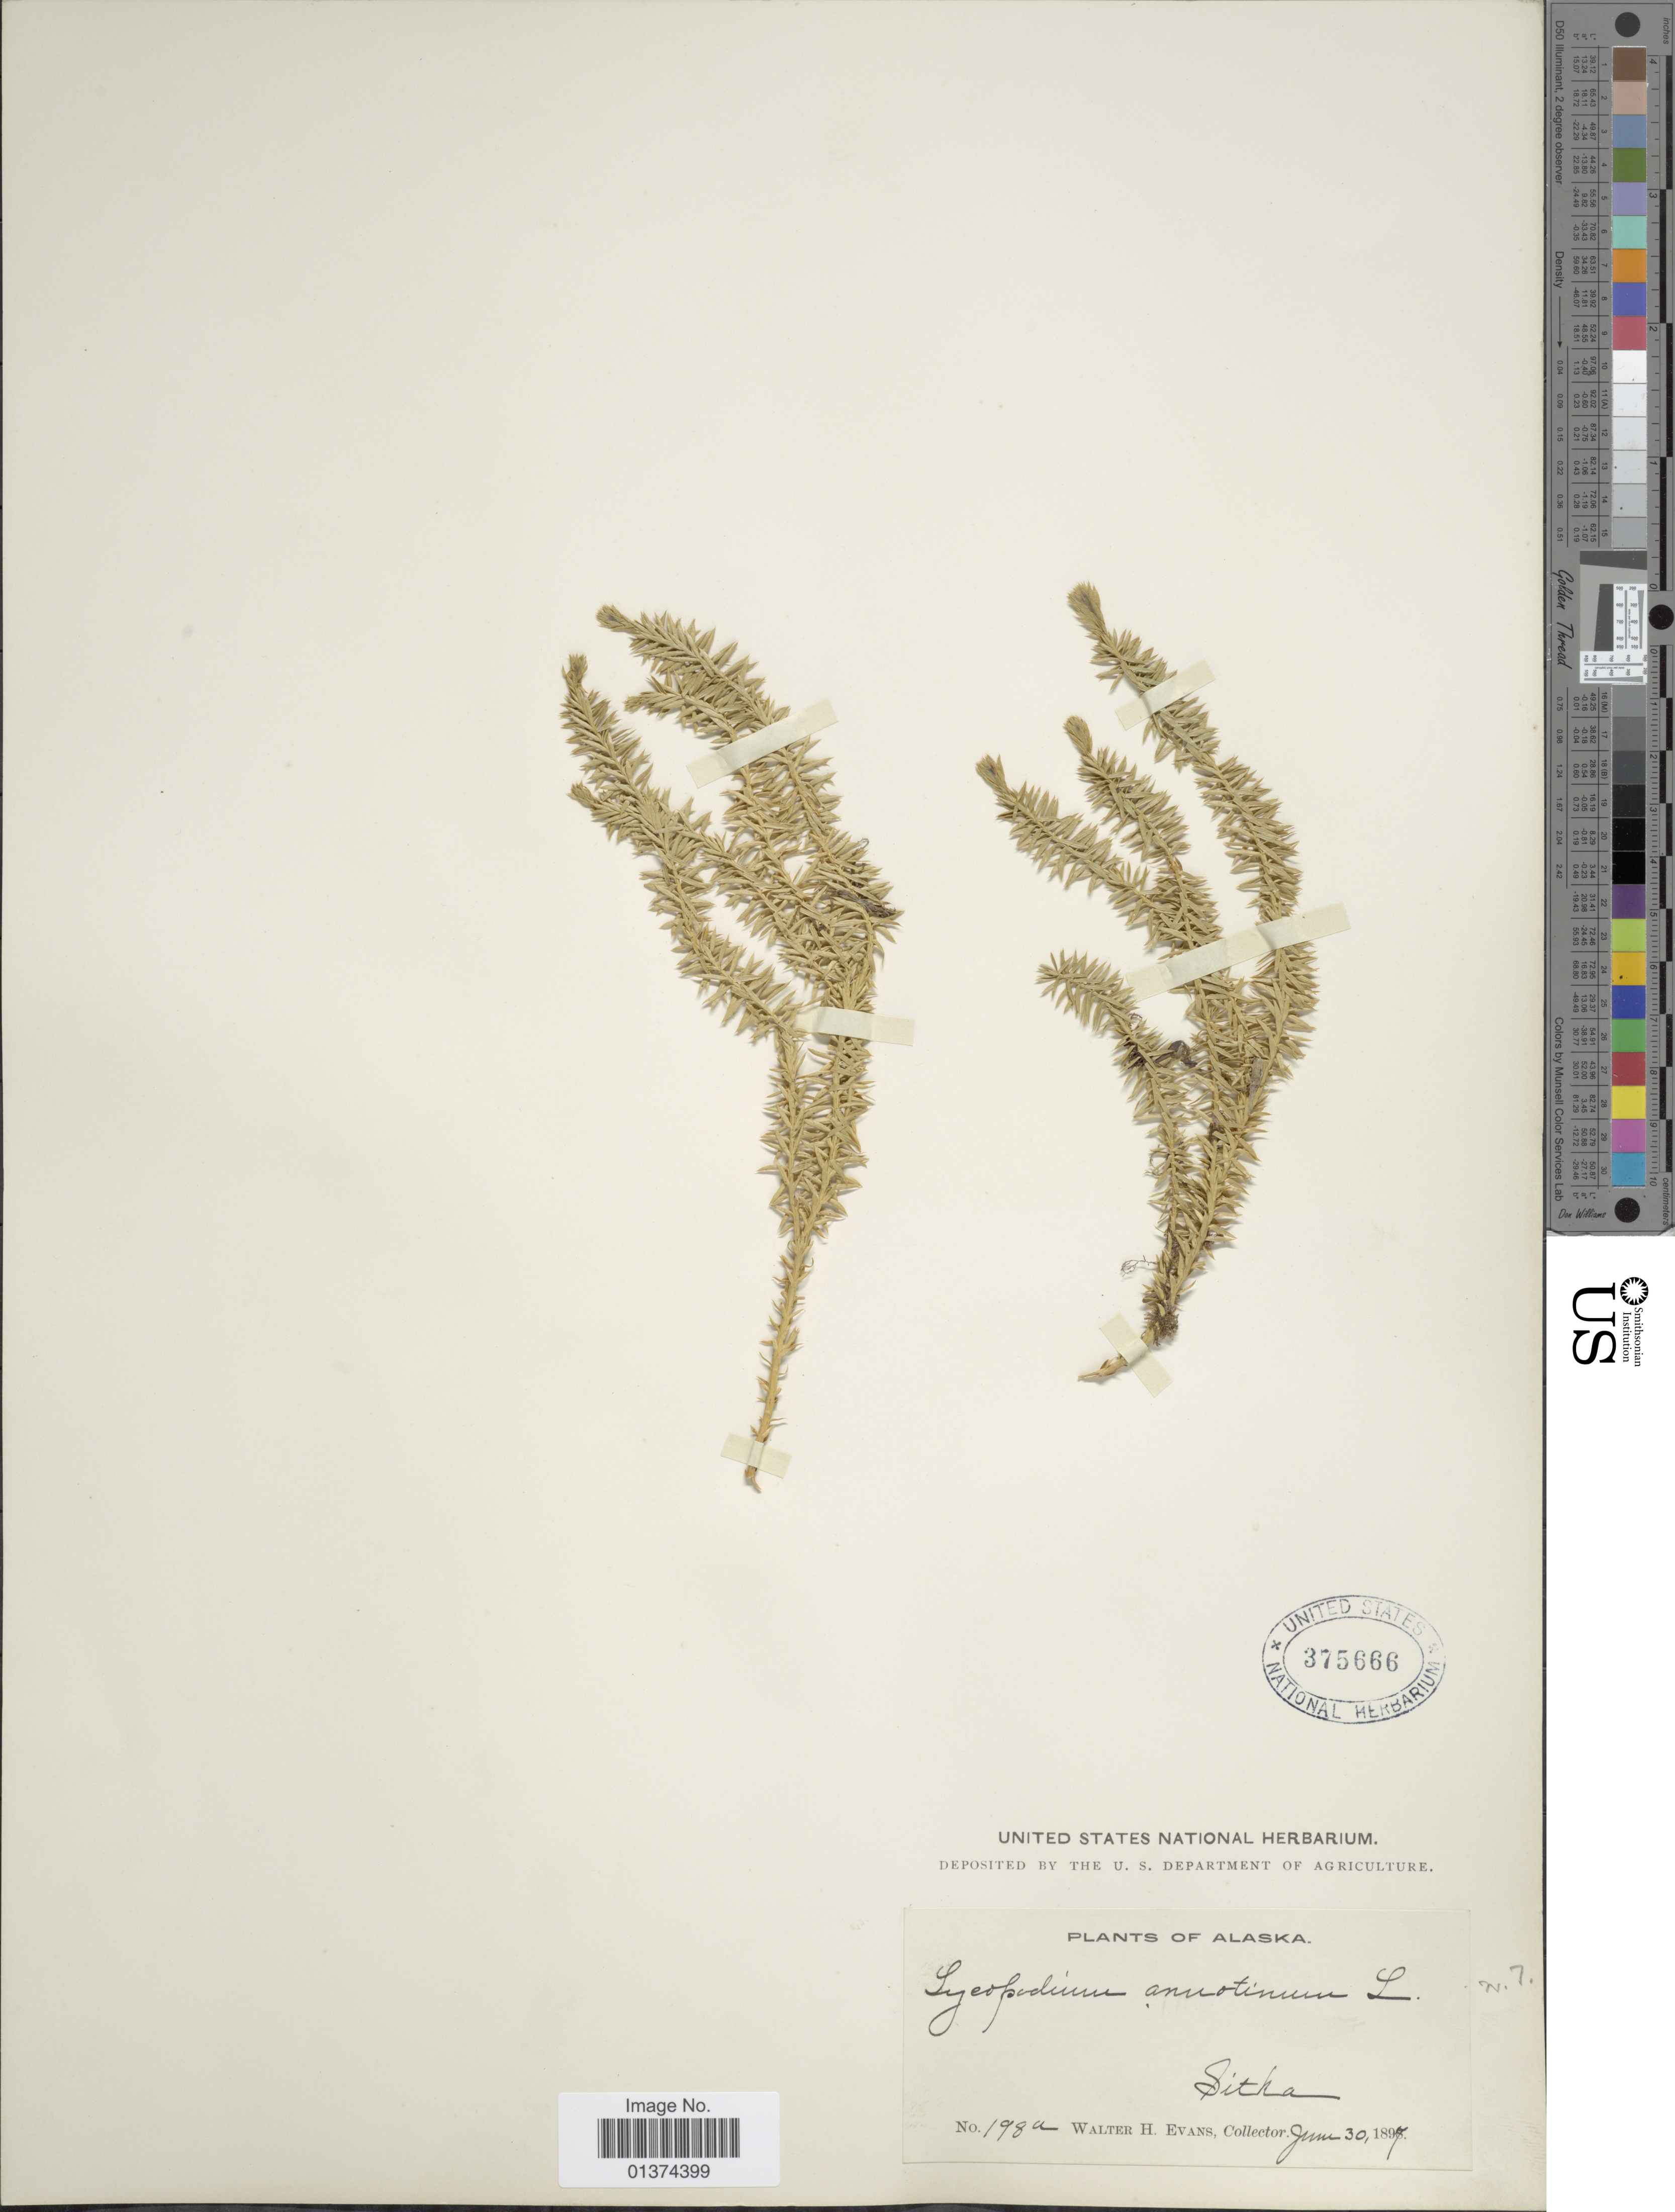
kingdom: Plantae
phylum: Tracheophyta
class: Lycopodiopsida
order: Lycopodiales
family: Lycopodiaceae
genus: Spinulum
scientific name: Spinulum annotinum subsp. annotinum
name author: (L.) A. Haines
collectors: W. H. Evans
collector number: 198a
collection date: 1897-06-30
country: United States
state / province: Alaska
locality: Sitka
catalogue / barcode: US 375666